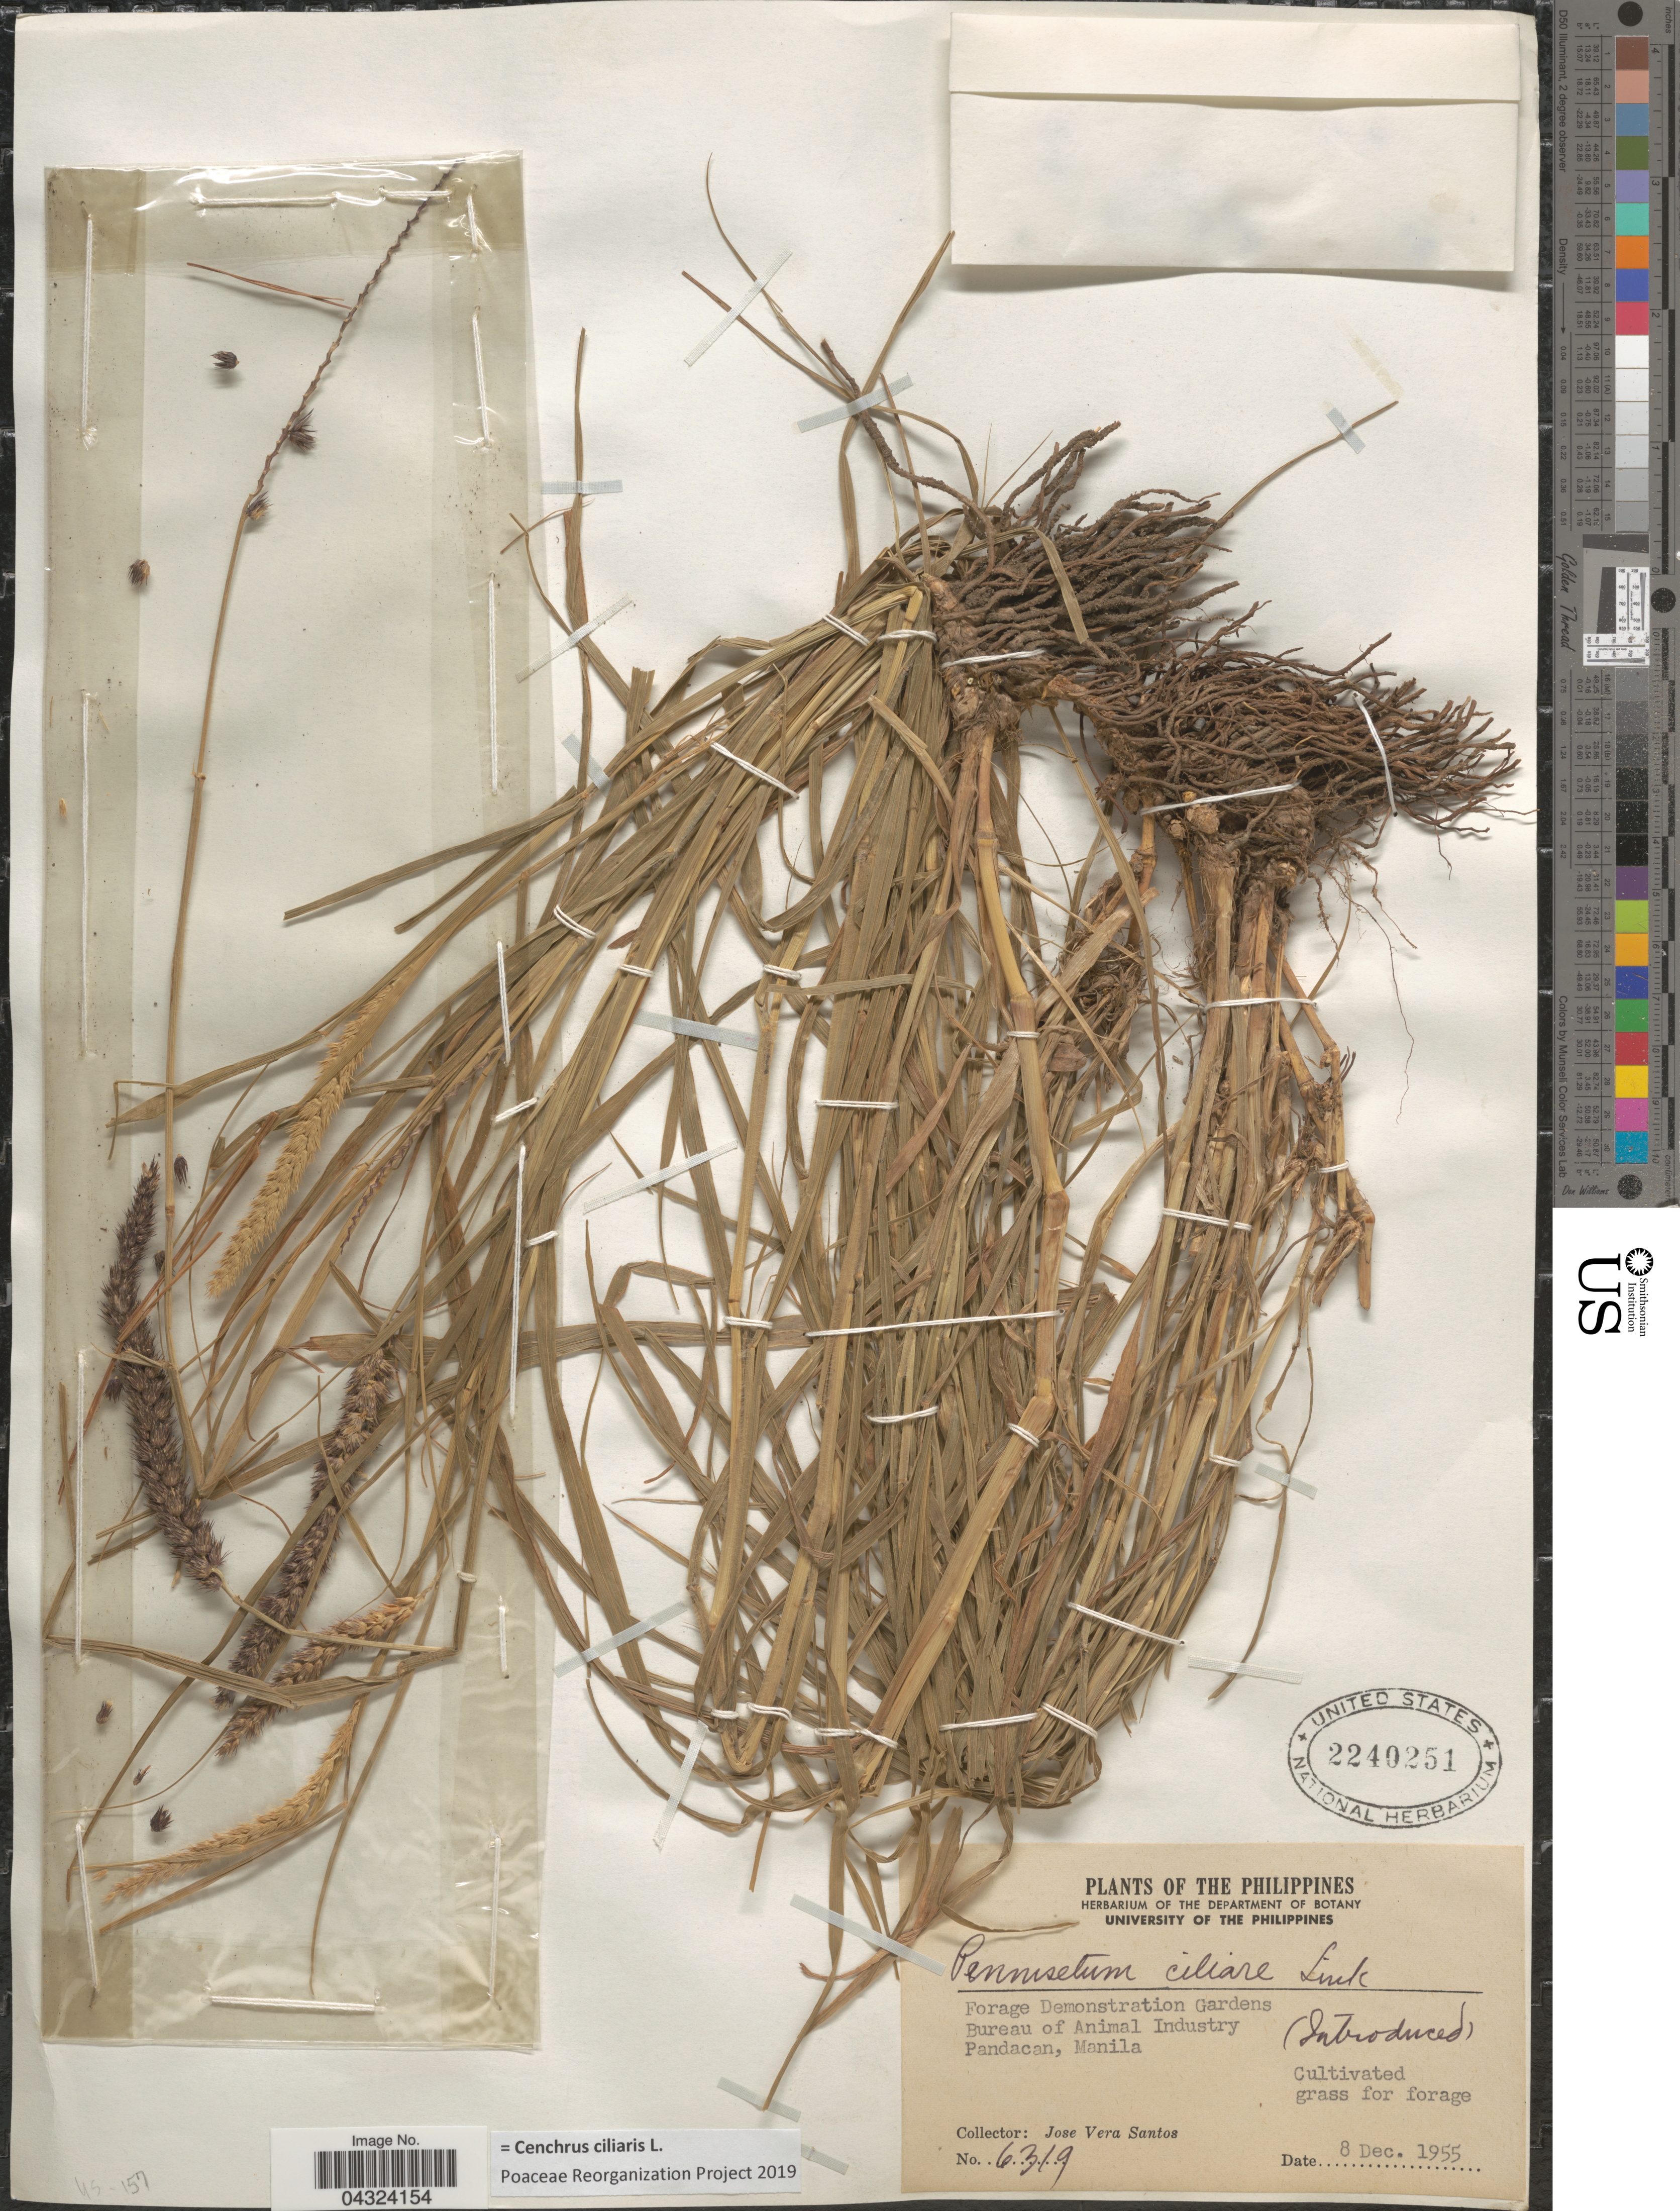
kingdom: Plantae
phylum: Tracheophyta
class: Liliopsida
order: Poales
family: Poaceae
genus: Cenchrus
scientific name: Cenchrus ciliaris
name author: L.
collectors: J. Santos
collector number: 6319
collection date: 1955-12-08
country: Philippines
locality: Forage Demonstration Gardens Bureau of Animal Industry. Pandacan, Manila. Cultivated grass for forage.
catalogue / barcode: US 2240251